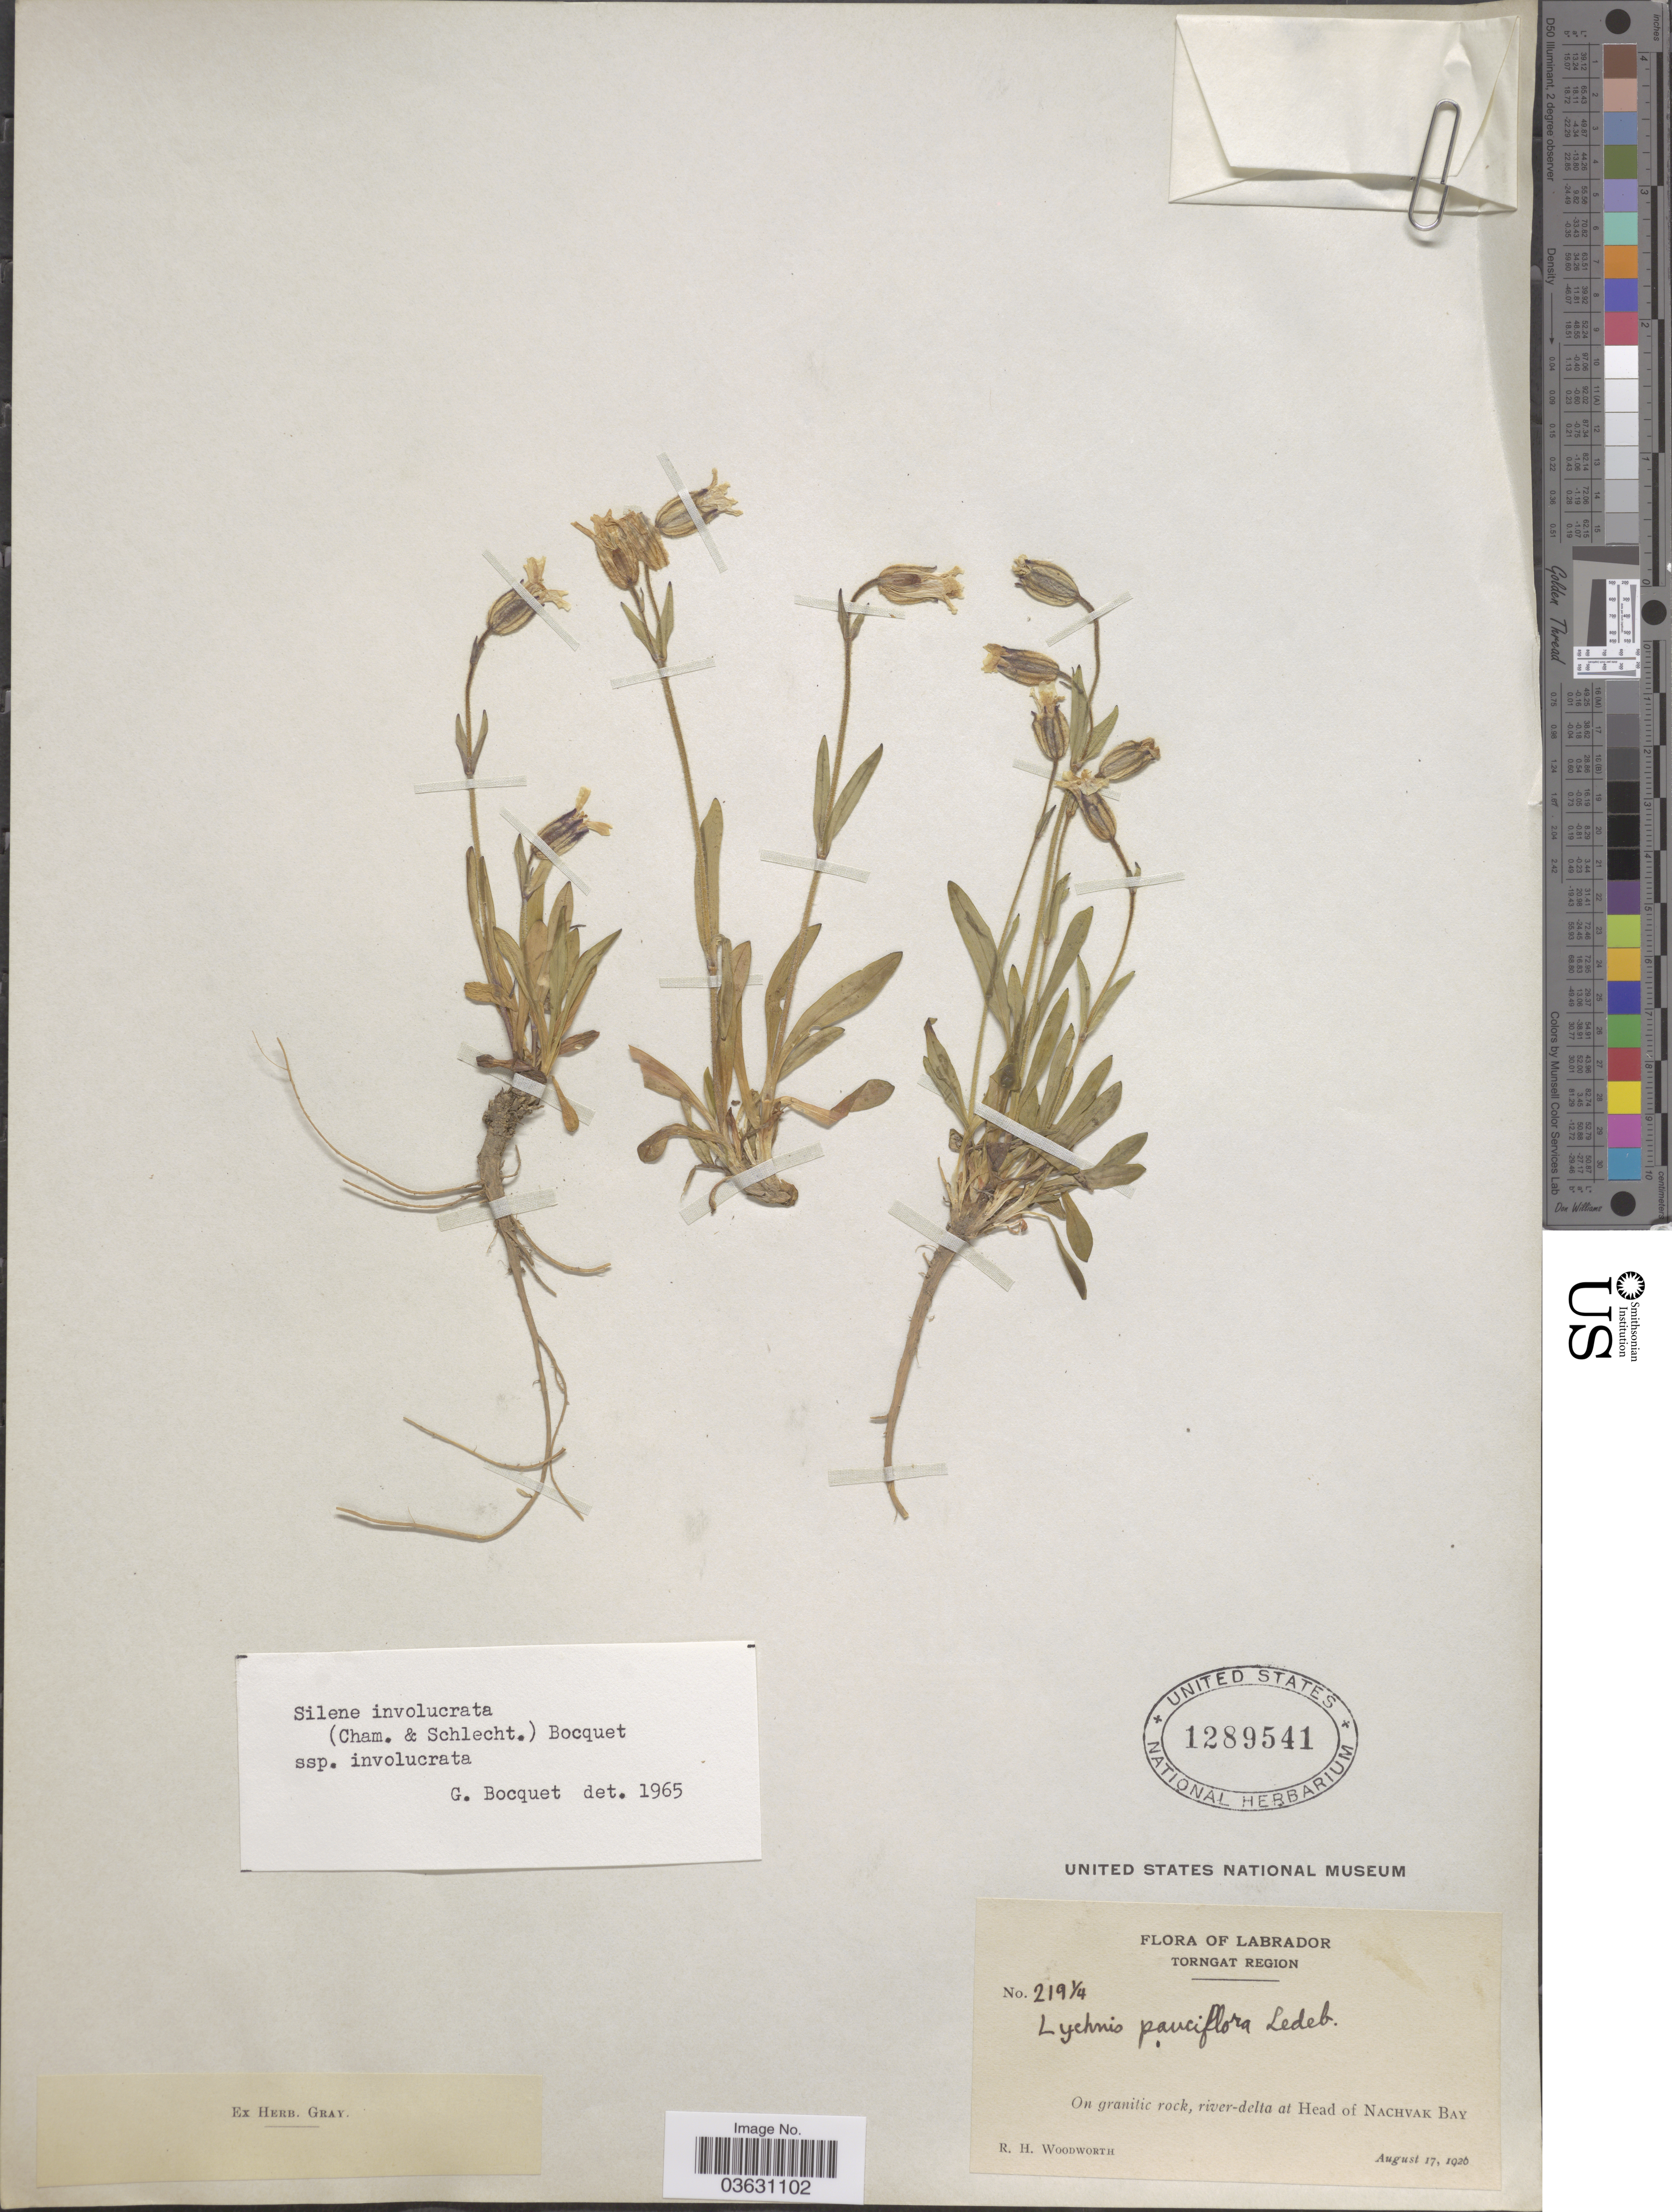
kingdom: Plantae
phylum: Tracheophyta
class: Magnoliopsida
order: Caryophyllales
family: Caryophyllaceae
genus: Silene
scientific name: Silene involucrata subsp. involucrata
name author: (Cham. & Schltdl.) Bocquet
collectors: R. Woodworth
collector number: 219¼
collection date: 1926-08-17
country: Canada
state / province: Newfoundland and Labrador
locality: Labrador. Torngat Region. River-delta at Head of Nachvak Bay.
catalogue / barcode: US 1289541